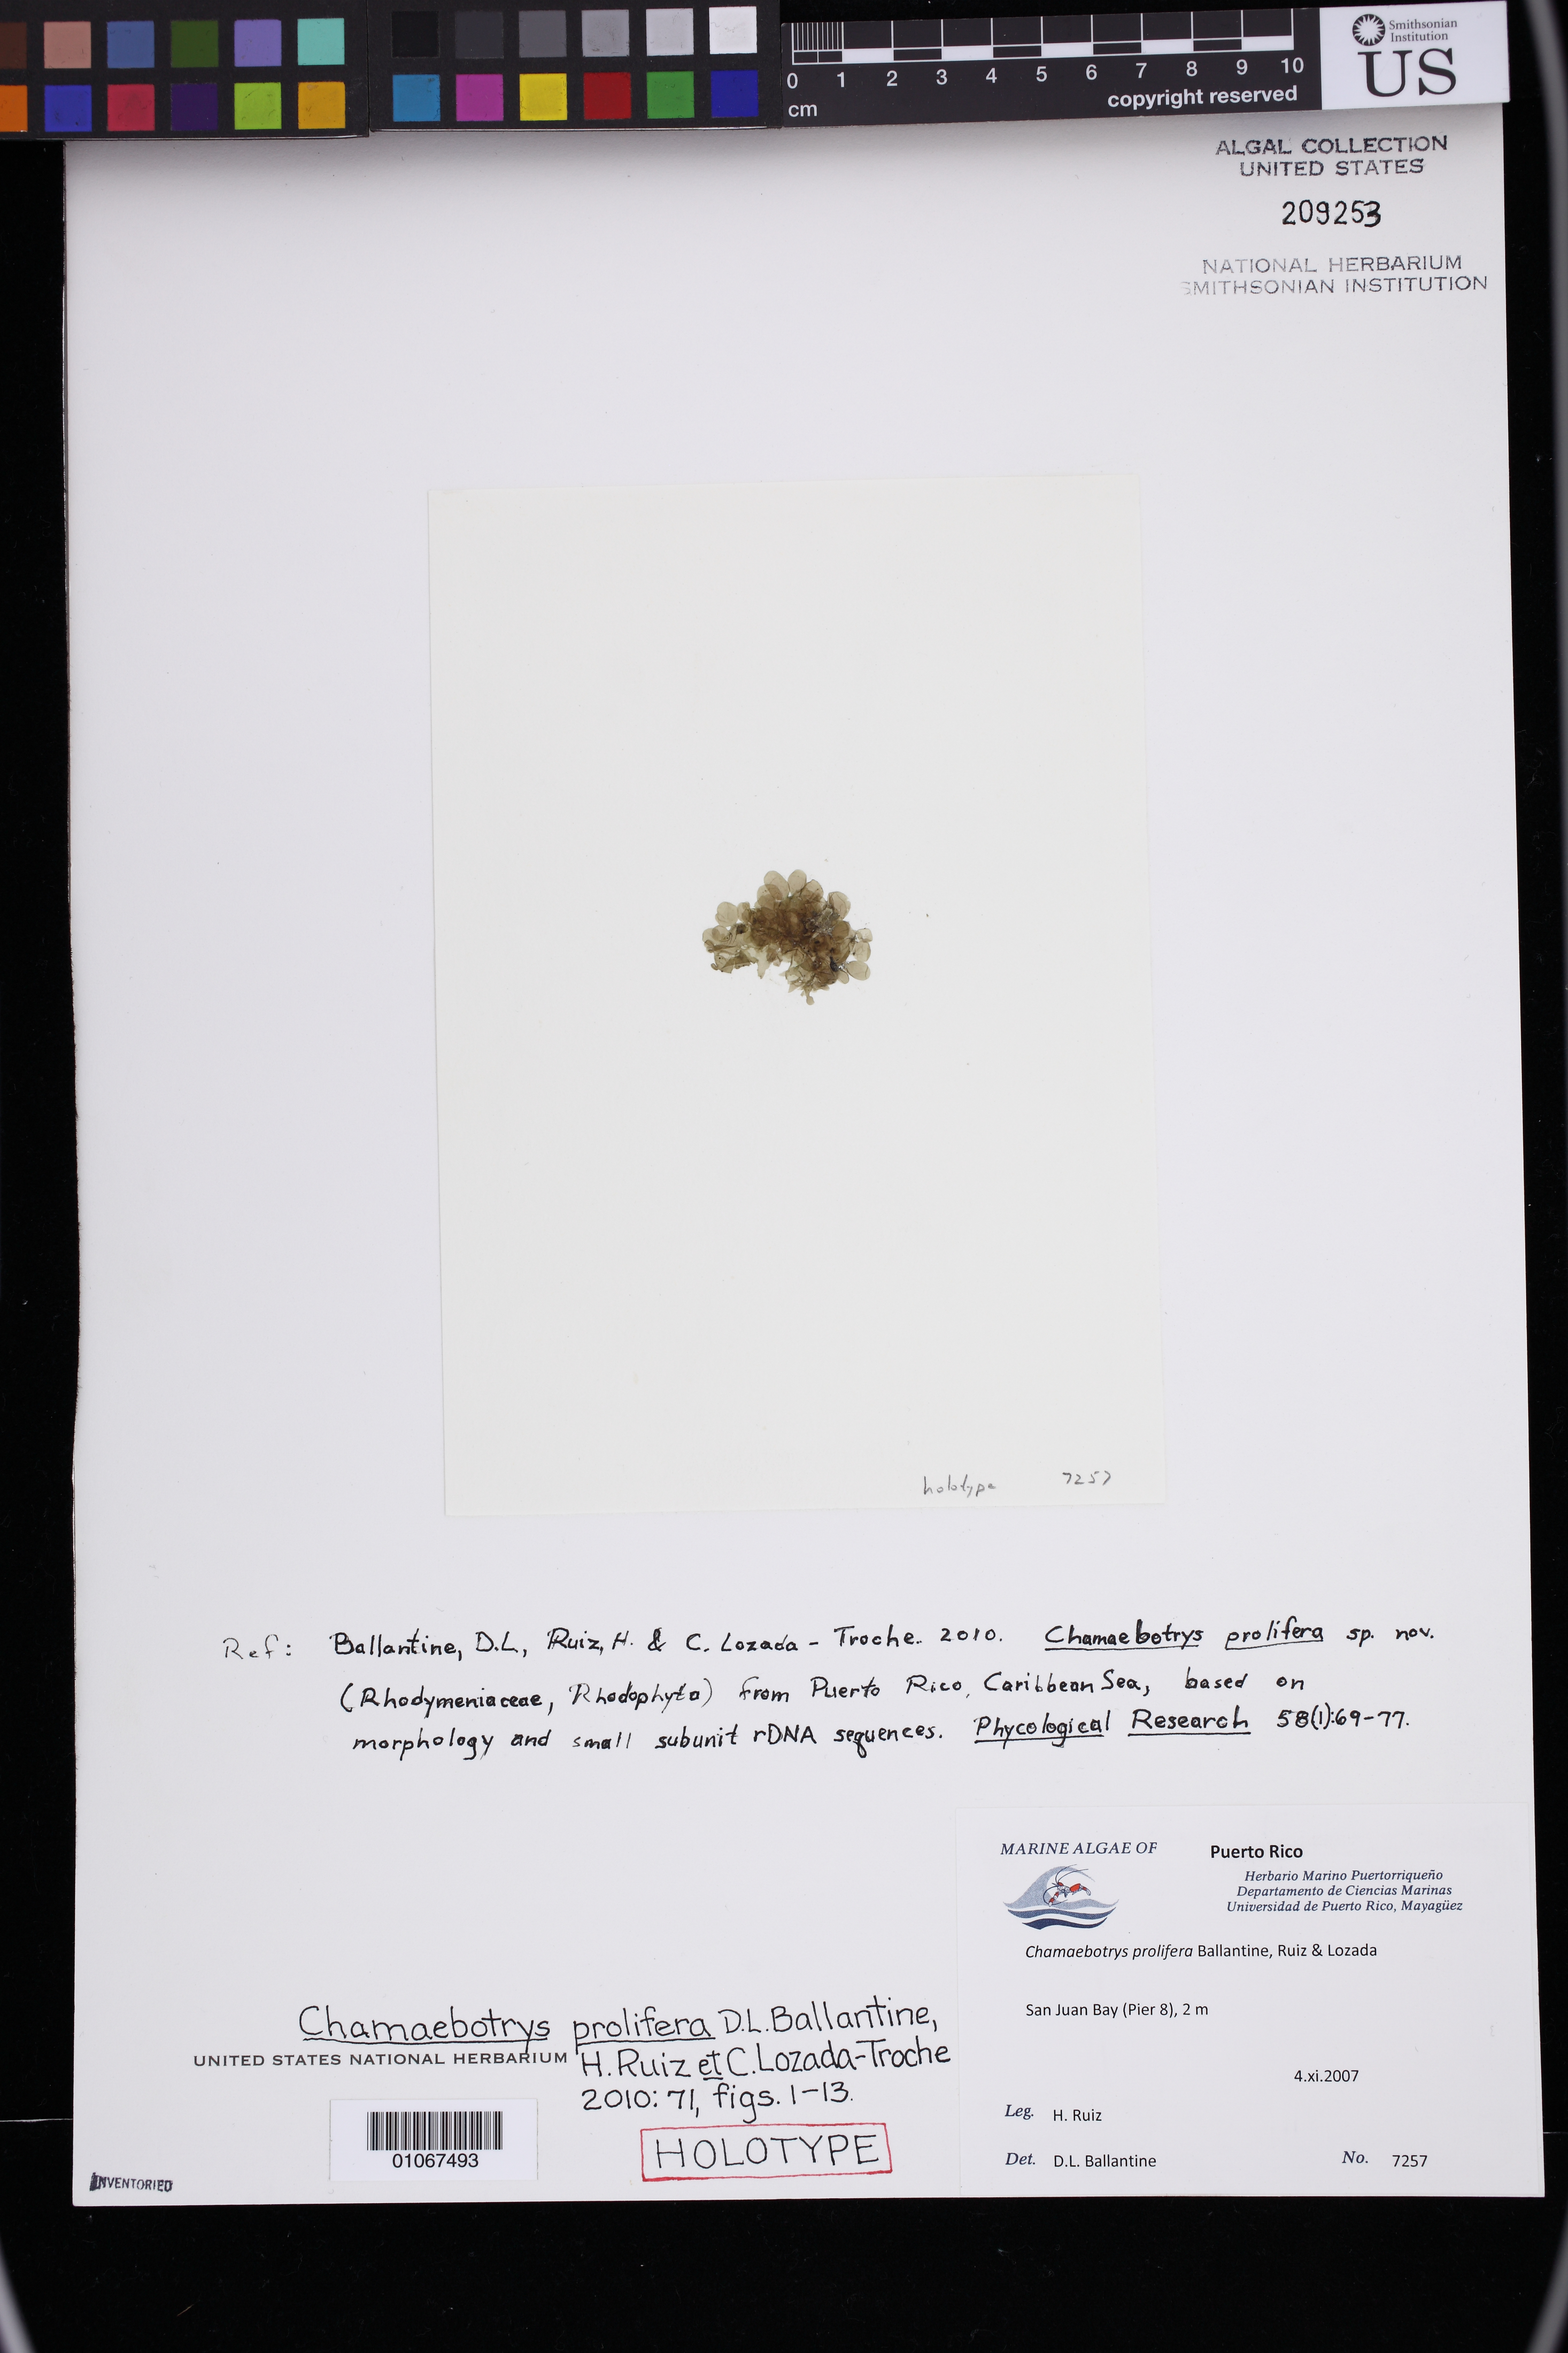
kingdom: Plantae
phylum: Rhodophyta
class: Florideophyceae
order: Rhodymeniales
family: Rhodymeniaceae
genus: Chamaebotrys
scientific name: Chamaebotrys prolifera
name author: D.L. Ballant. et al.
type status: Holotype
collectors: H. Ruiz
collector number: DLB 7257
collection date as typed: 04 Nov 2007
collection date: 2007-11-04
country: Puerto Rico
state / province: San Juan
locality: San Juan Bay (Pier 8), San Juan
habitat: Depth 2.0 m.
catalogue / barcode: US 209253